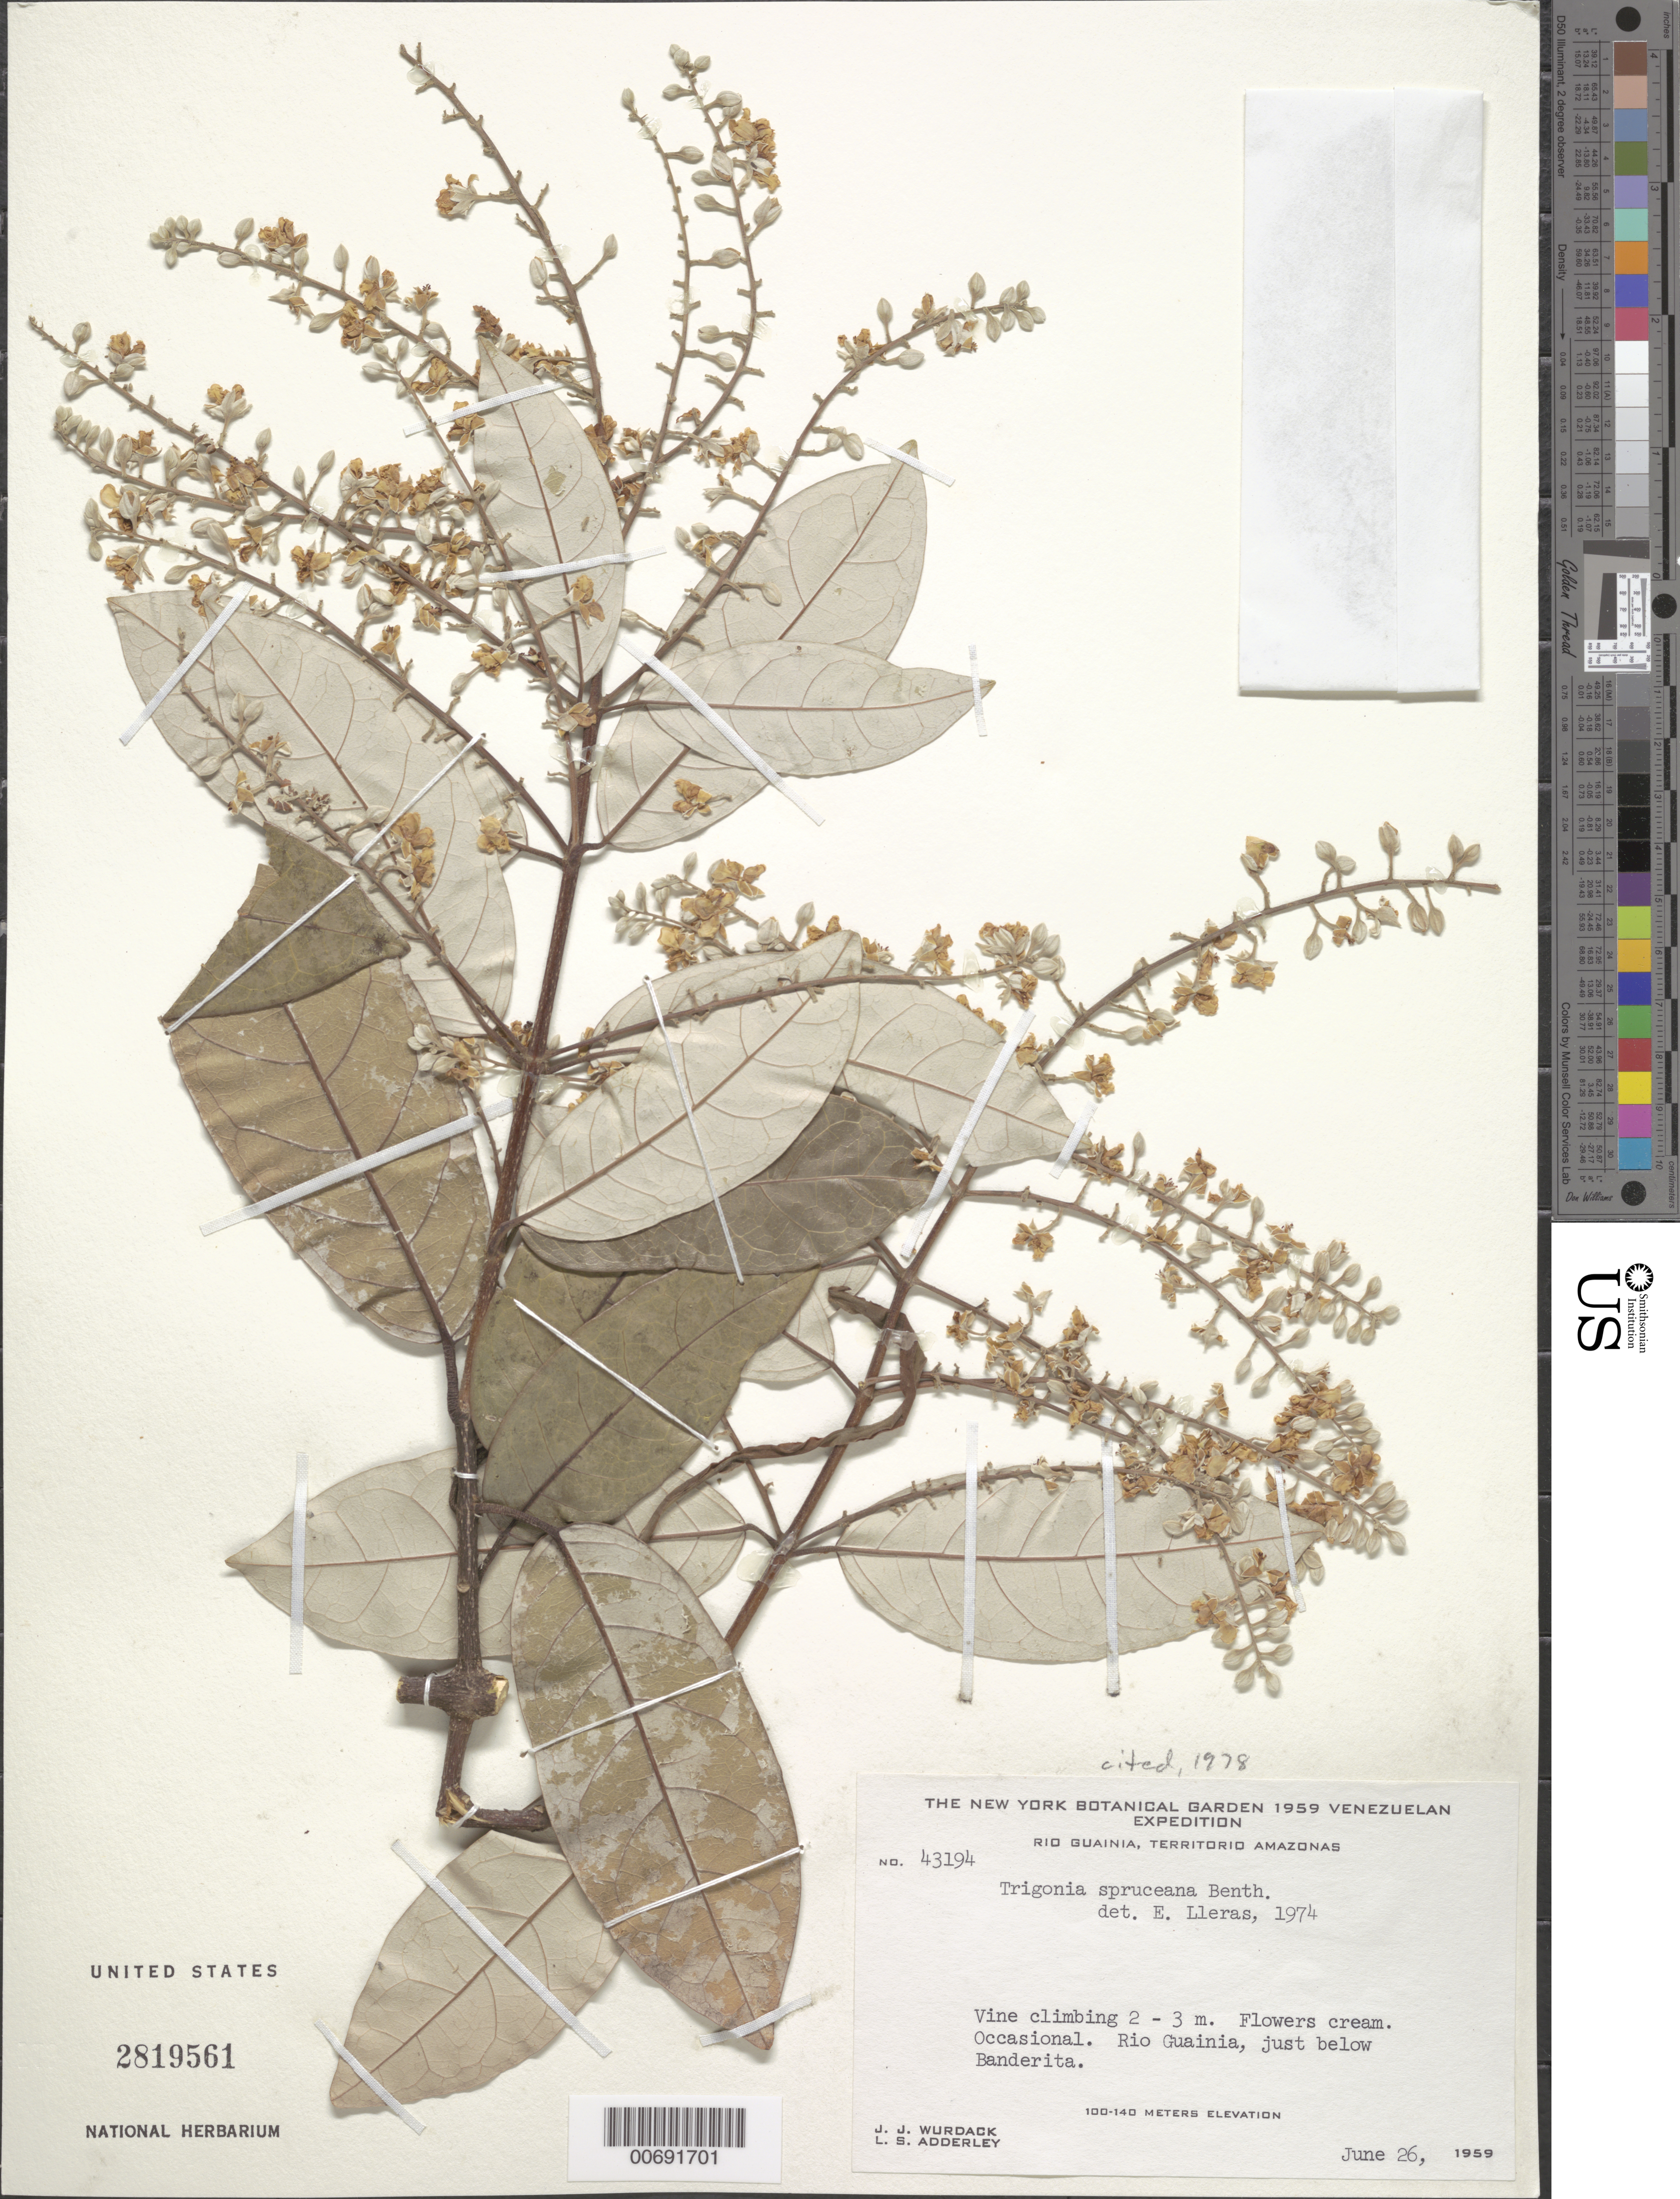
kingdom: Plantae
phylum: Tracheophyta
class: Magnoliopsida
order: Malpighiales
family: Trigoniaceae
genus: Trigonia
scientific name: Trigonia spruceana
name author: Benth. ex Warm.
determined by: Lleras, E.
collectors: J. J. Wurdack & L. S. Adderley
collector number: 43194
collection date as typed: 26-Jun-59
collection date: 1959-06-26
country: Venezuela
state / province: Amazonas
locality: Río Guainia, below Banderita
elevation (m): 100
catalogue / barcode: US 2819561